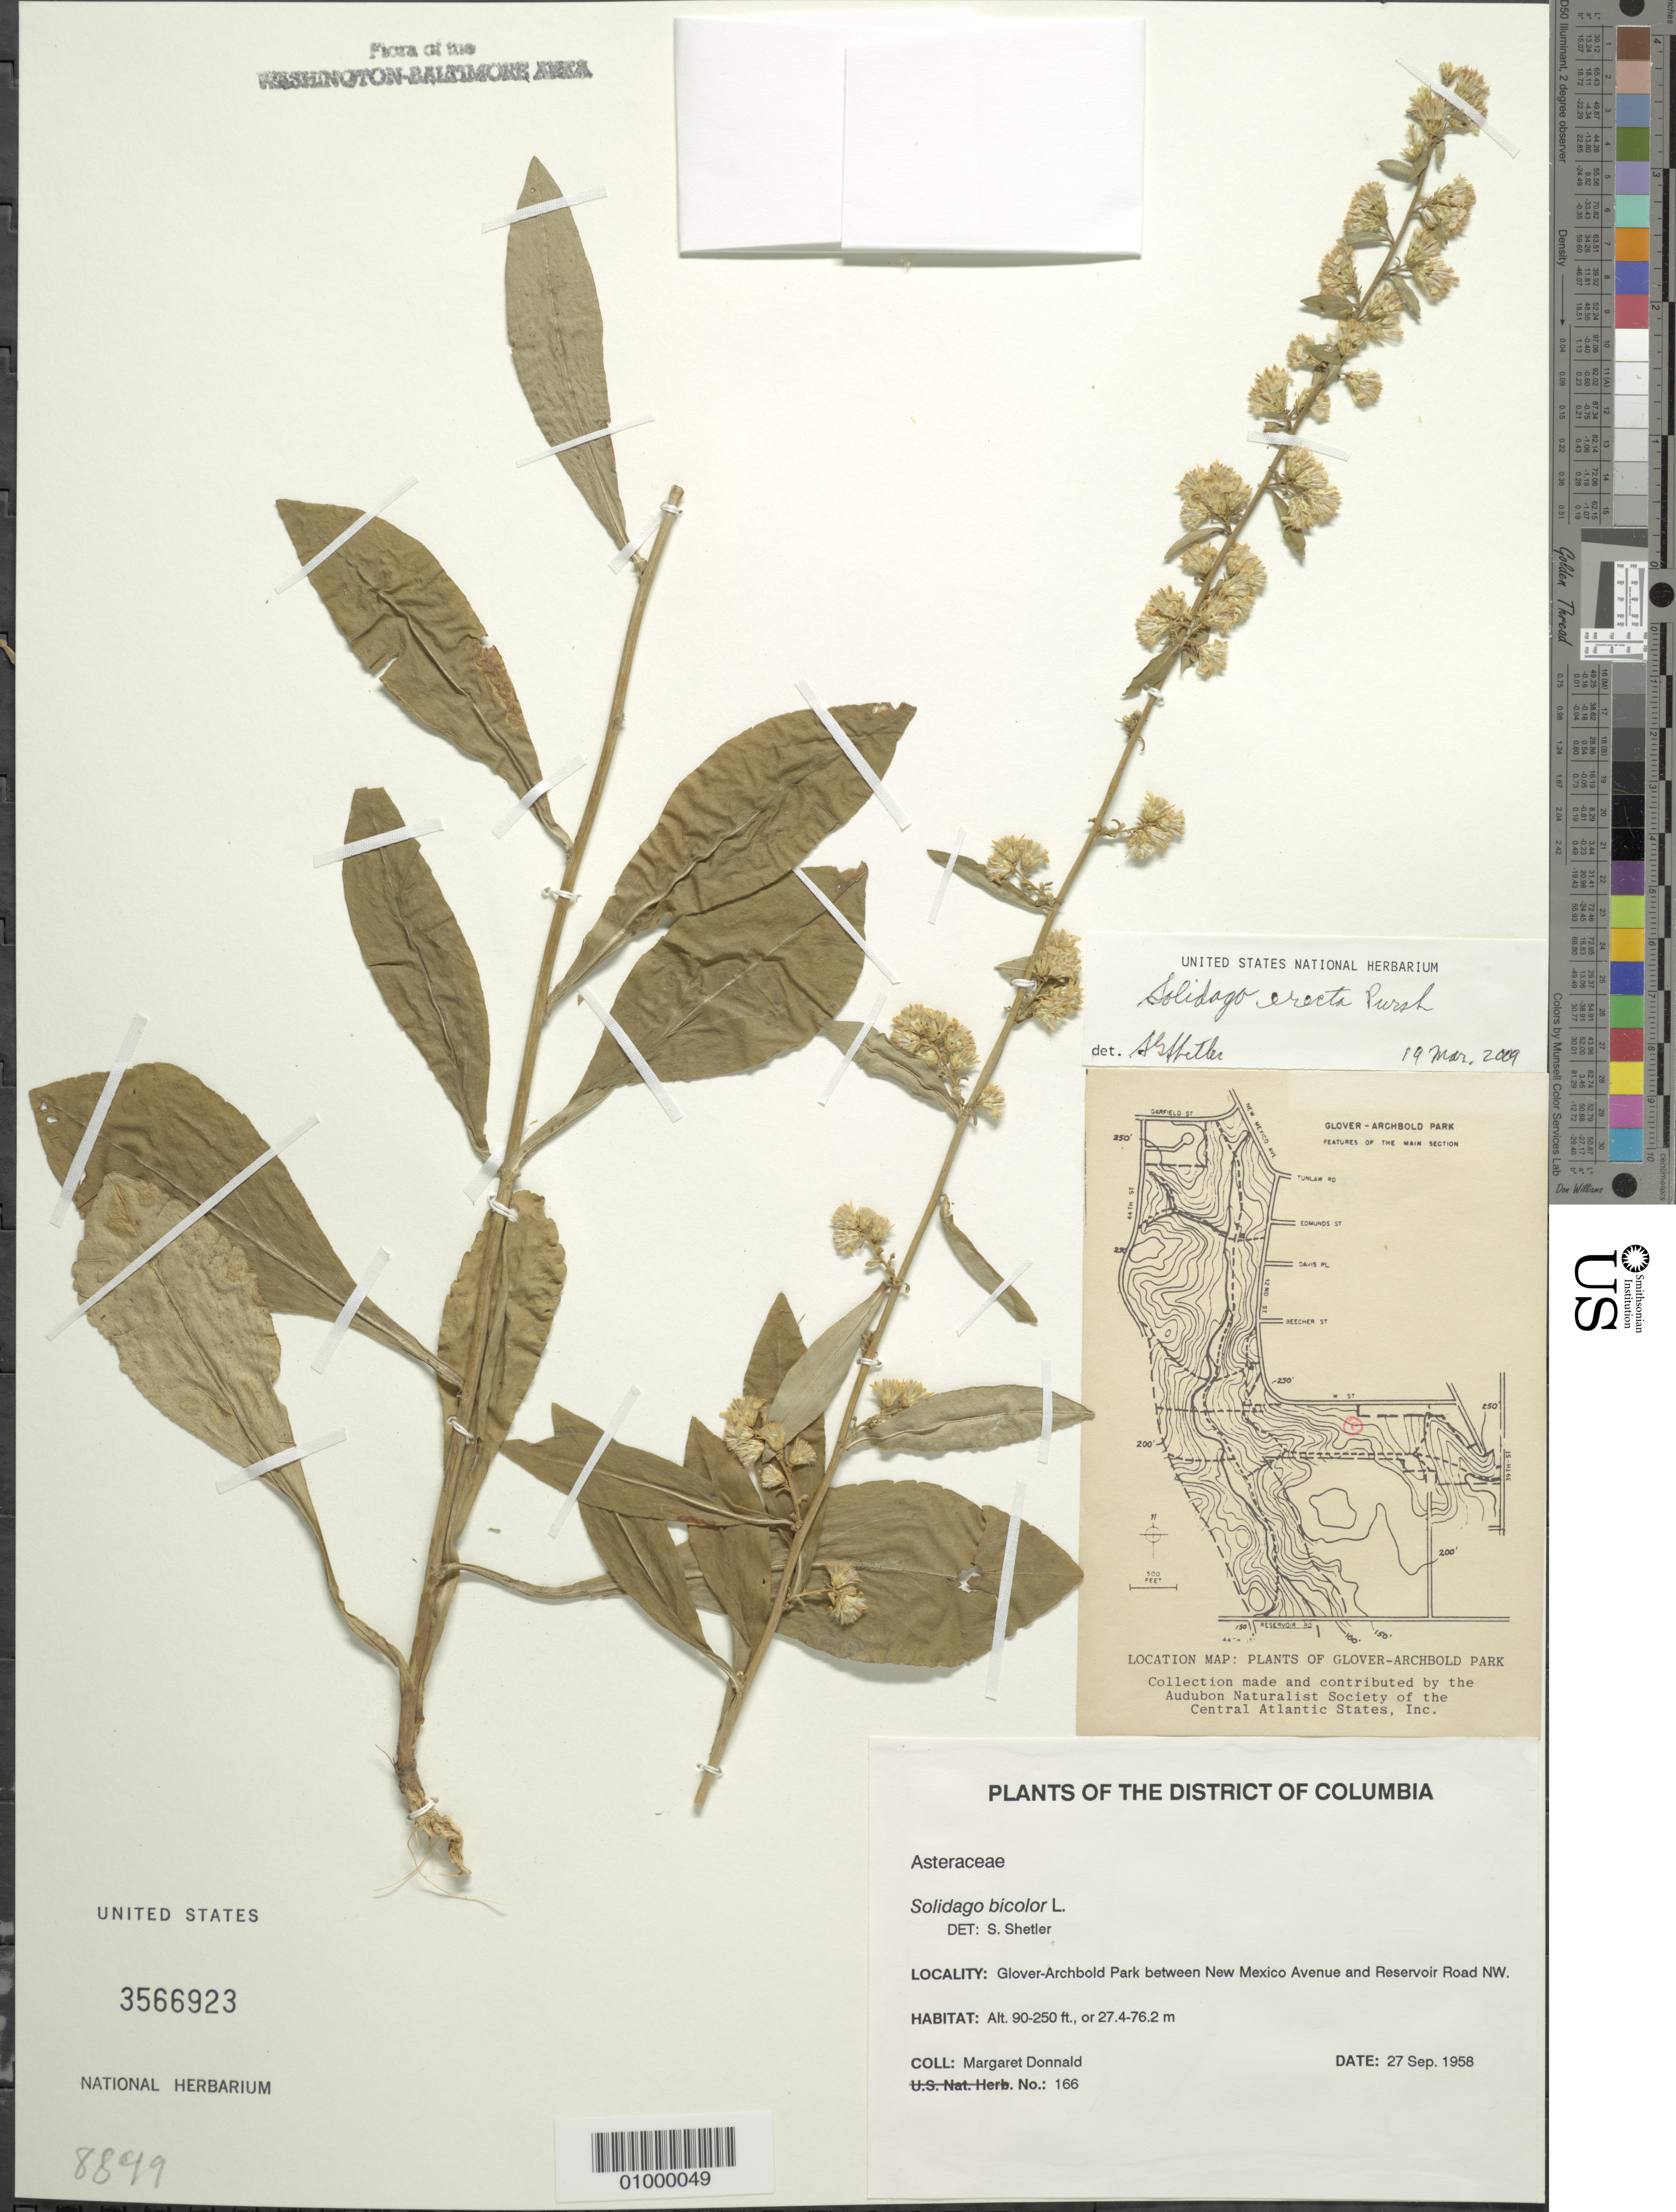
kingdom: Plantae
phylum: Tracheophyta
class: Magnoliopsida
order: Asterales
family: Asteraceae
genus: Solidago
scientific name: Solidago erecta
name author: Pursh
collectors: M. Donnald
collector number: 166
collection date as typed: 27 Sep 1958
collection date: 1958-09-27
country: United States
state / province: District of Columbia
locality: Glover-Archbold Park between New Mexico Avenue and Reservoir Road NW.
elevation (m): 27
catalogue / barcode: US 3566923